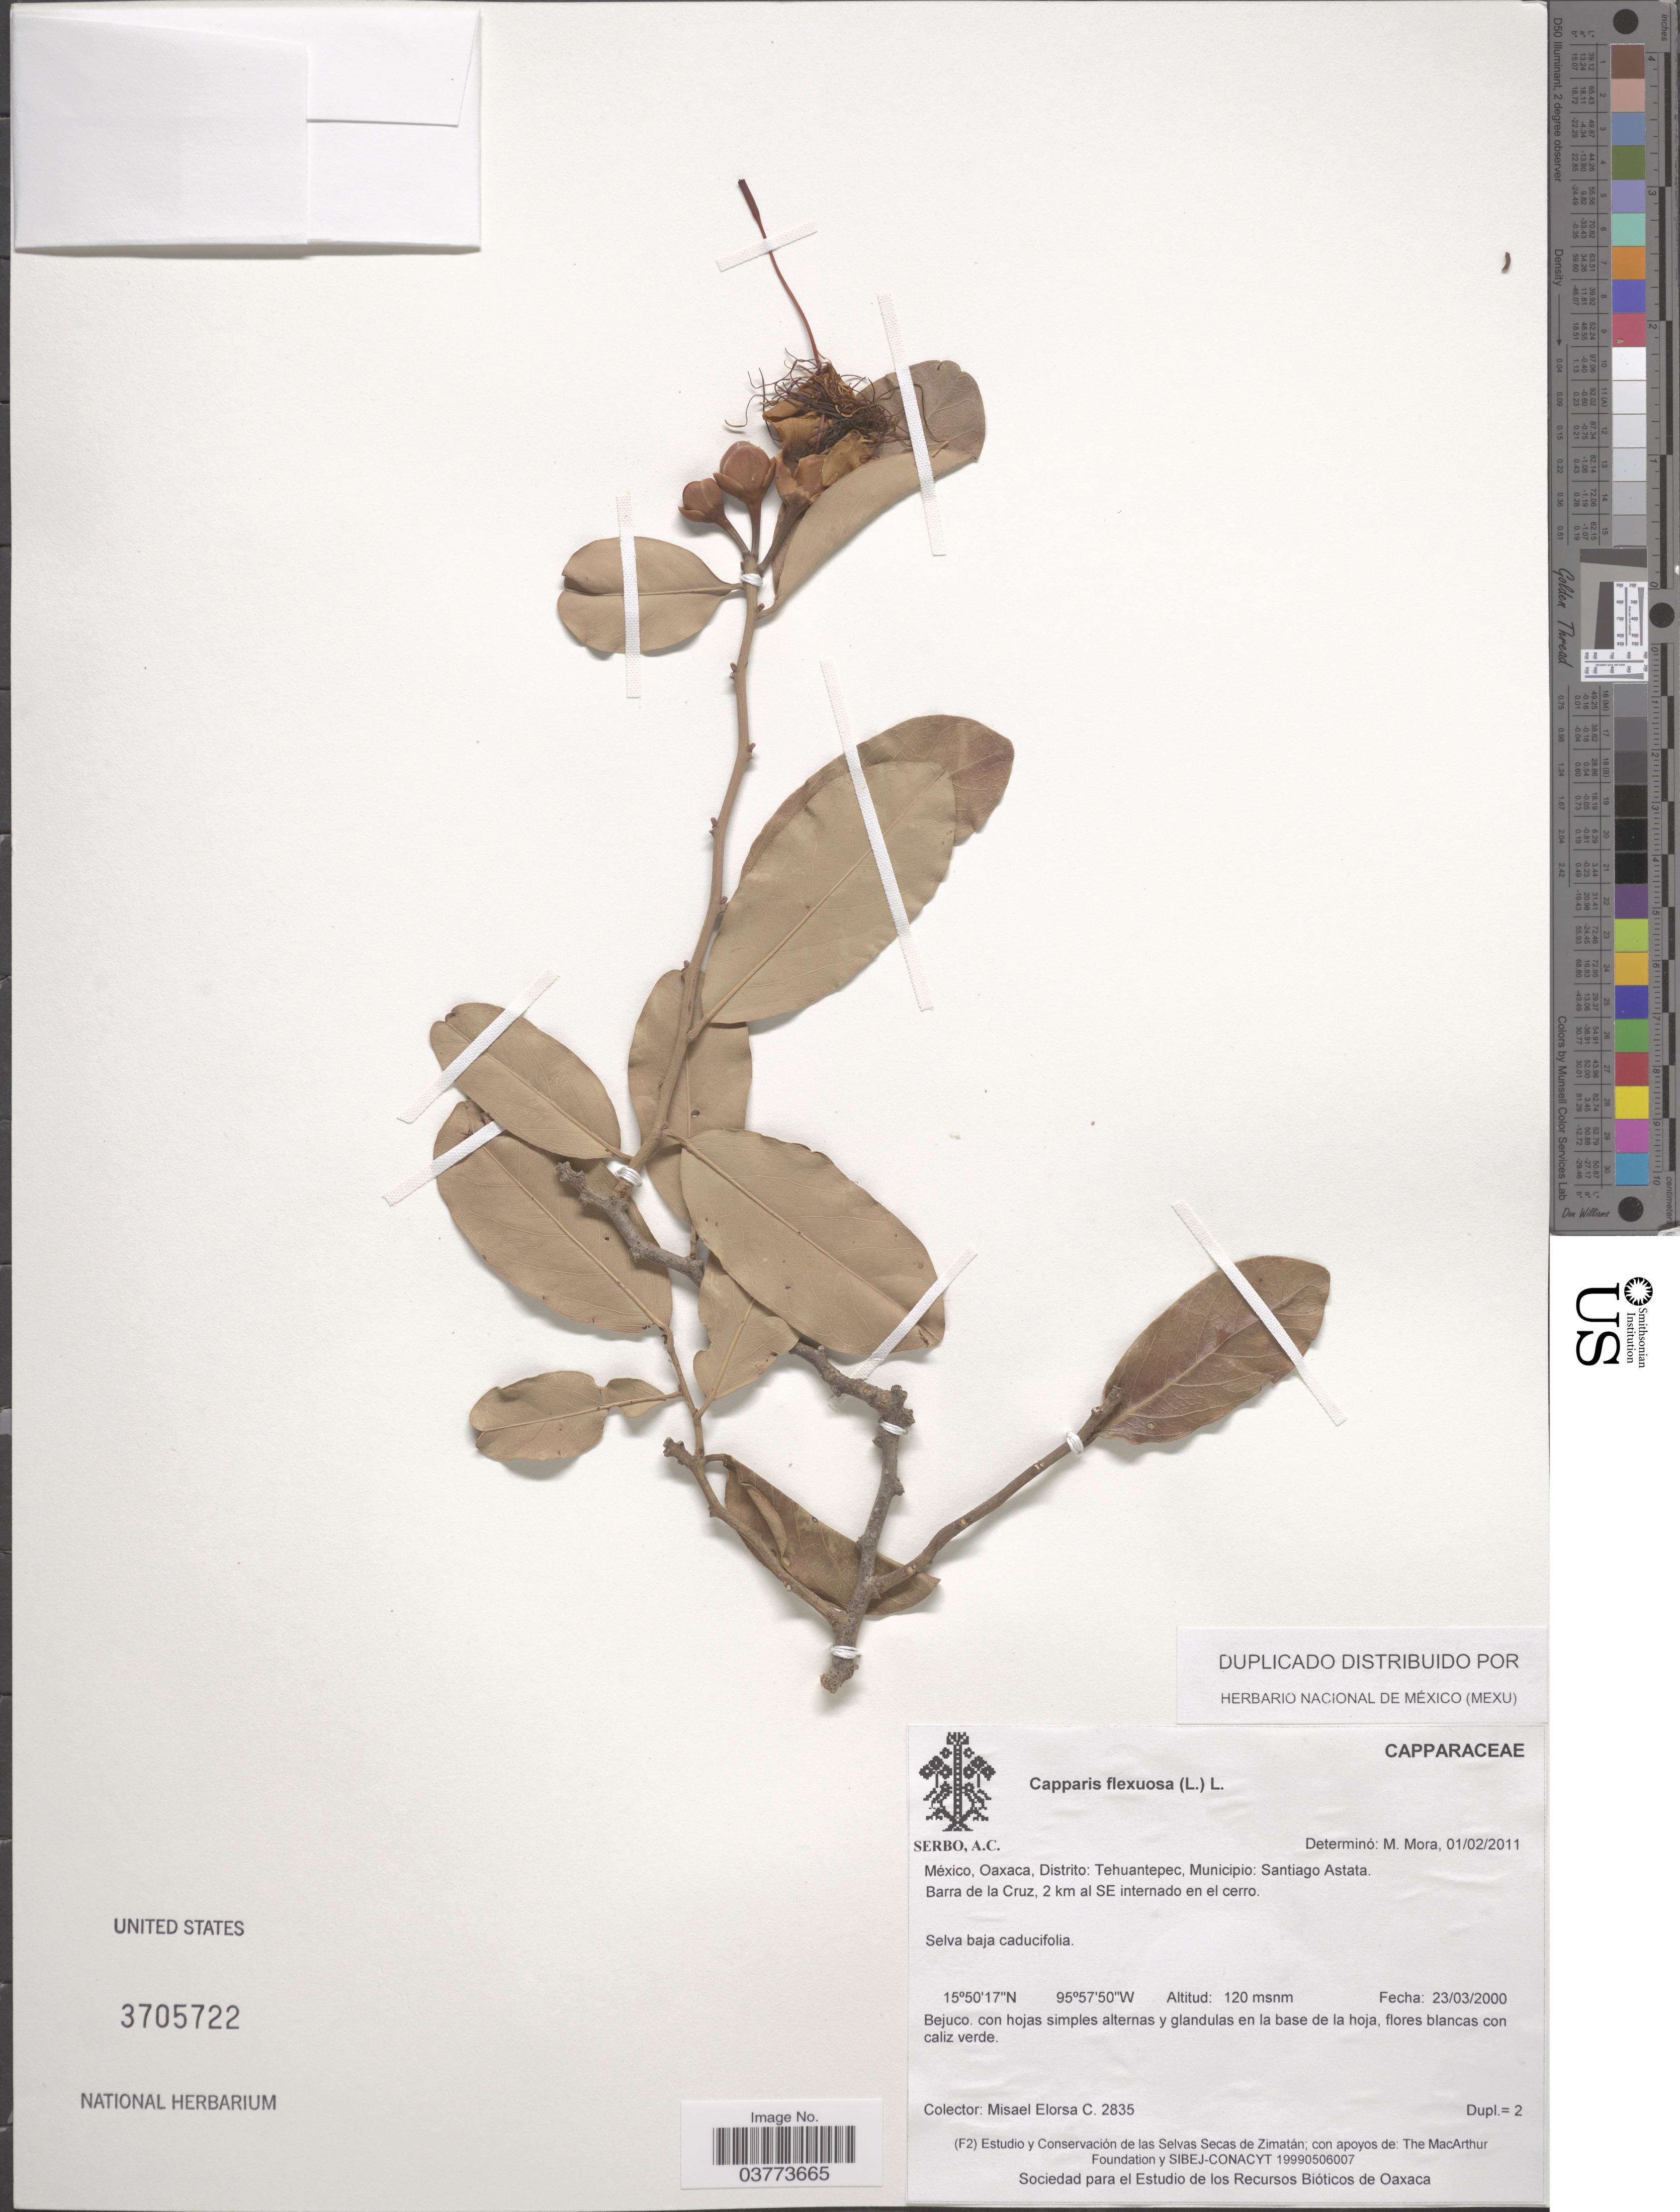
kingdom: Plantae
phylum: Tracheophyta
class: Magnoliopsida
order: Brassicales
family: Capparaceae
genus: Cynophalla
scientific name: Cynophalla flexuosa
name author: (L.) J. Presl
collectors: M. Elorsa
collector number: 2835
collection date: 2000-03-23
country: Mexico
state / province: Oaxaca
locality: Distrito: Tehuantepec, Municipio: Santiago Astata. Barra de la Cruz, 2 km al SE internado en el cerro.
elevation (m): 120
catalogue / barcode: US 3705722